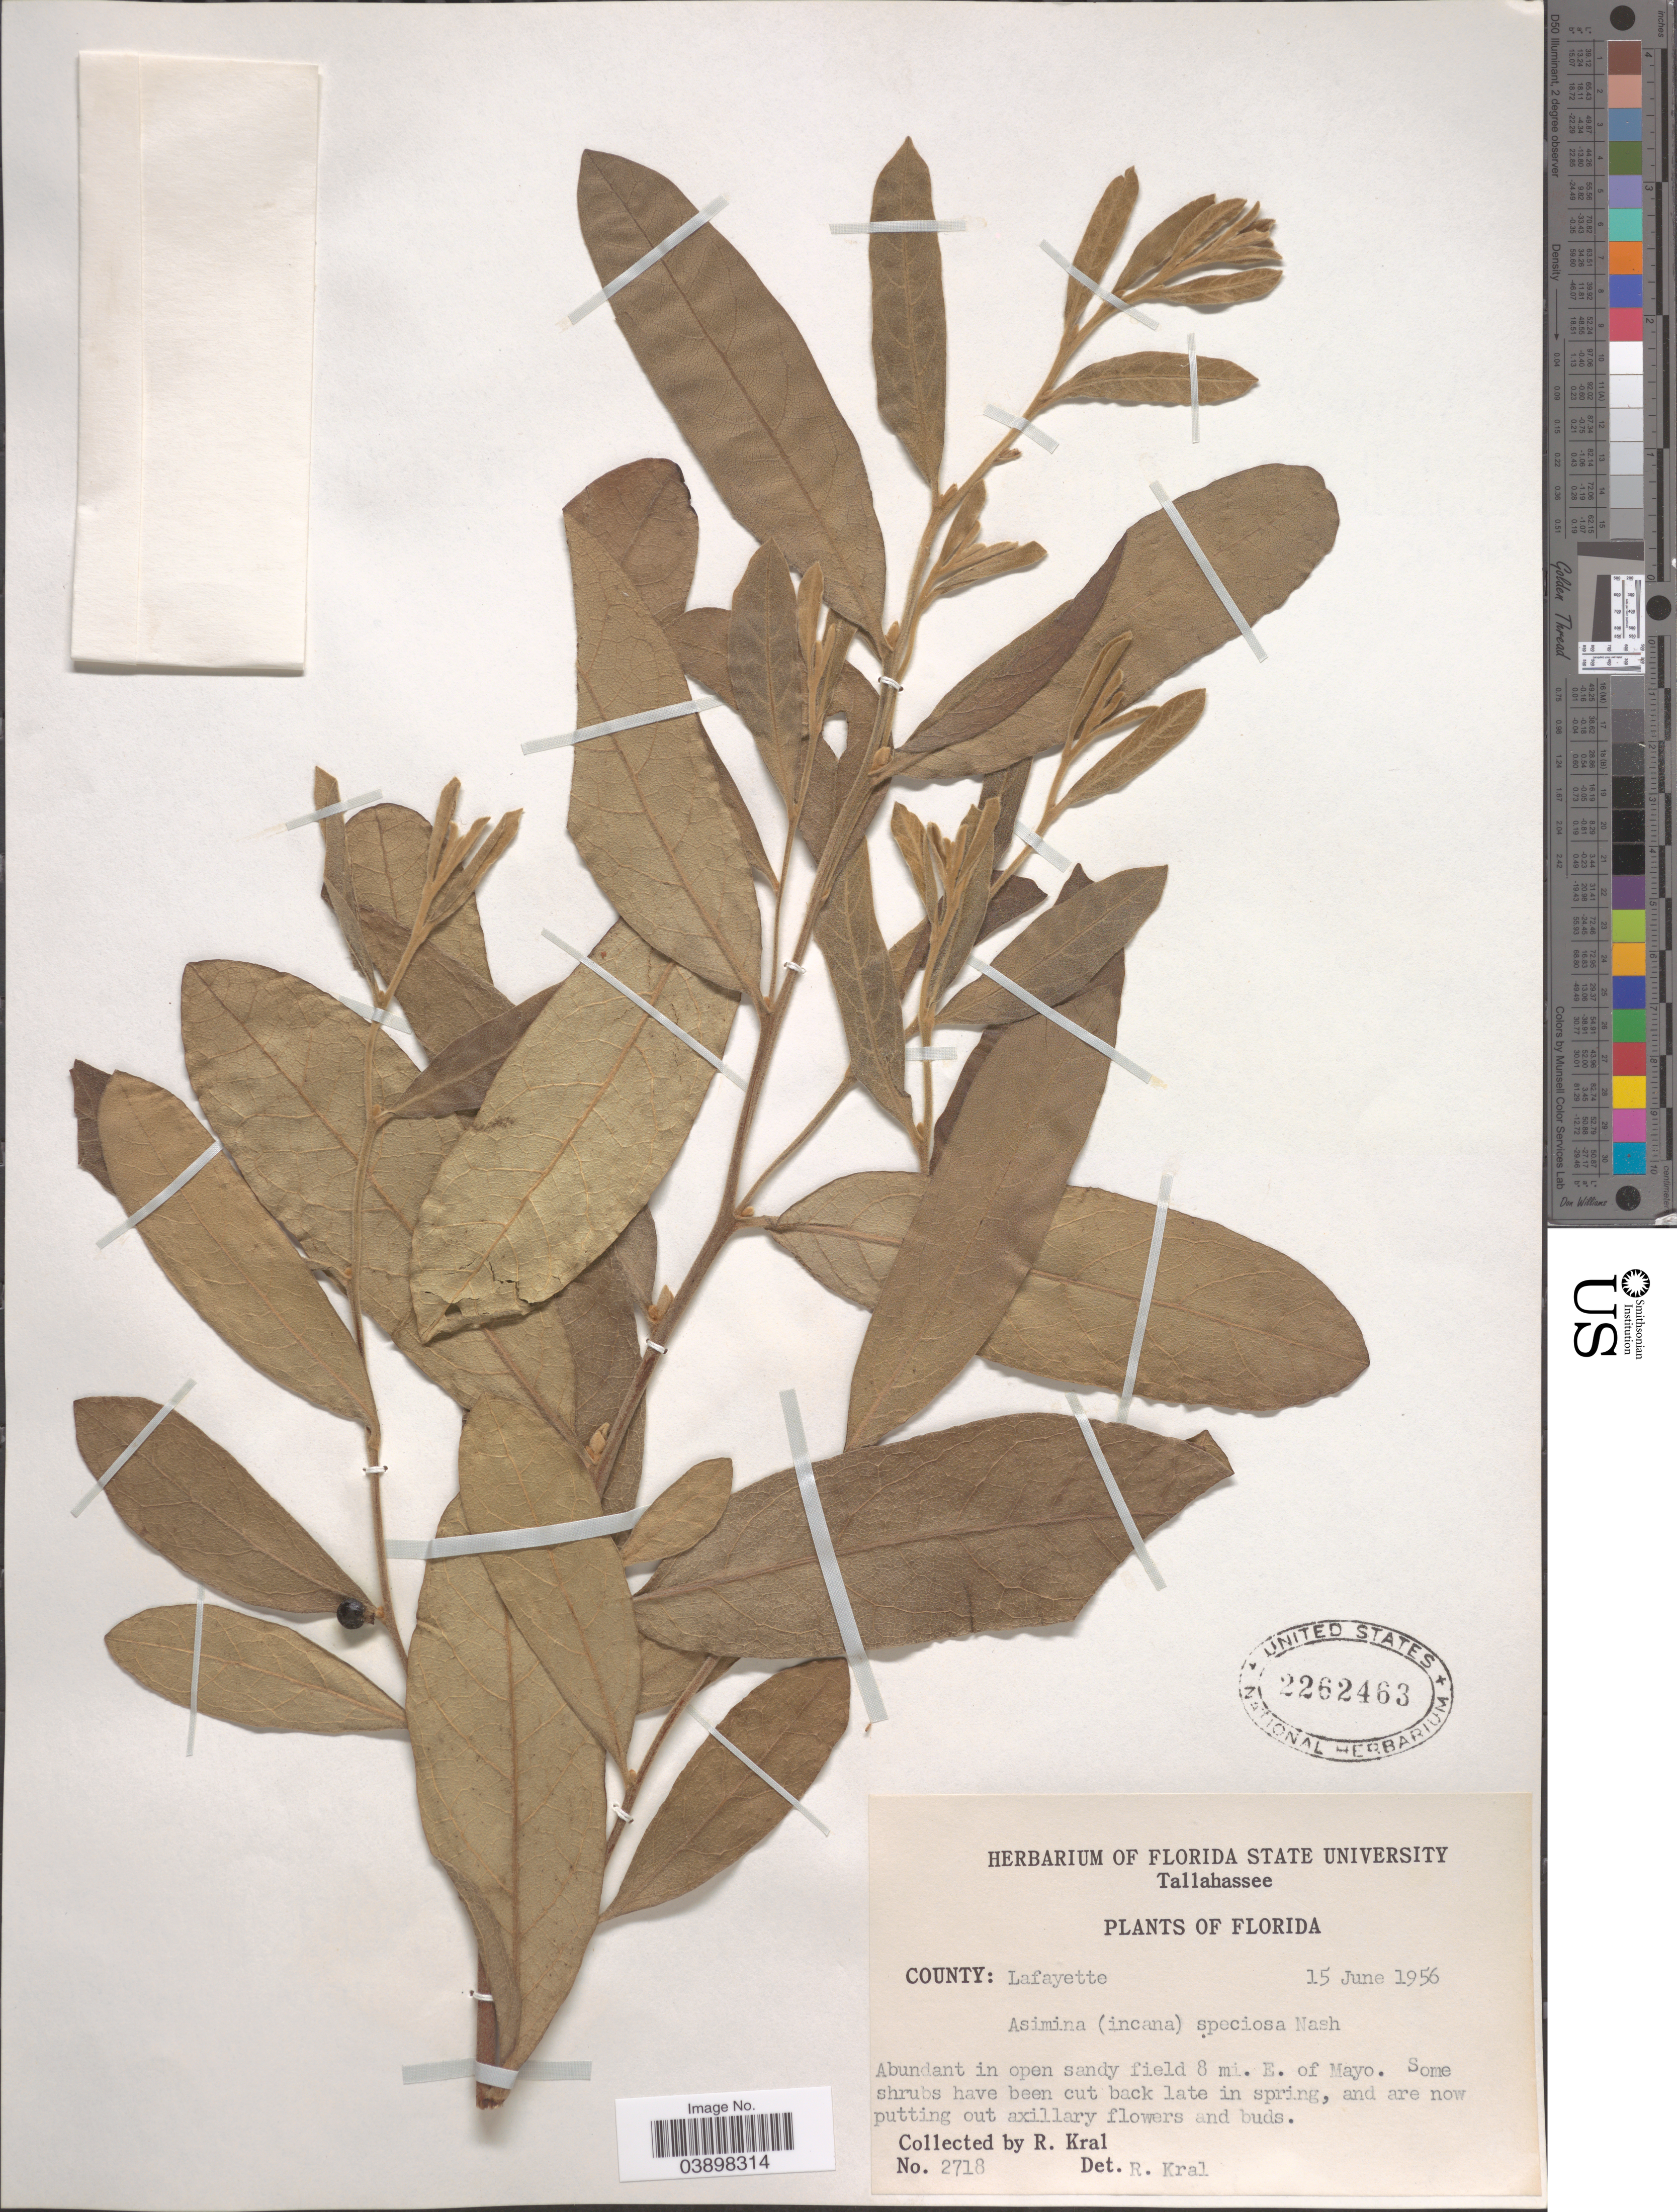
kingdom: Plantae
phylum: Tracheophyta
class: Magnoliopsida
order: Magnoliales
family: Annonaceae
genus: Asimina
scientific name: Asimina speciosa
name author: Nash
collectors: R. Kral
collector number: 2718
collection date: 1956-06-15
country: United States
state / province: Florida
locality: County: Lafayette. Abundant in open sandy field 8 mi. E. of Mayo.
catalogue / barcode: US 2262463